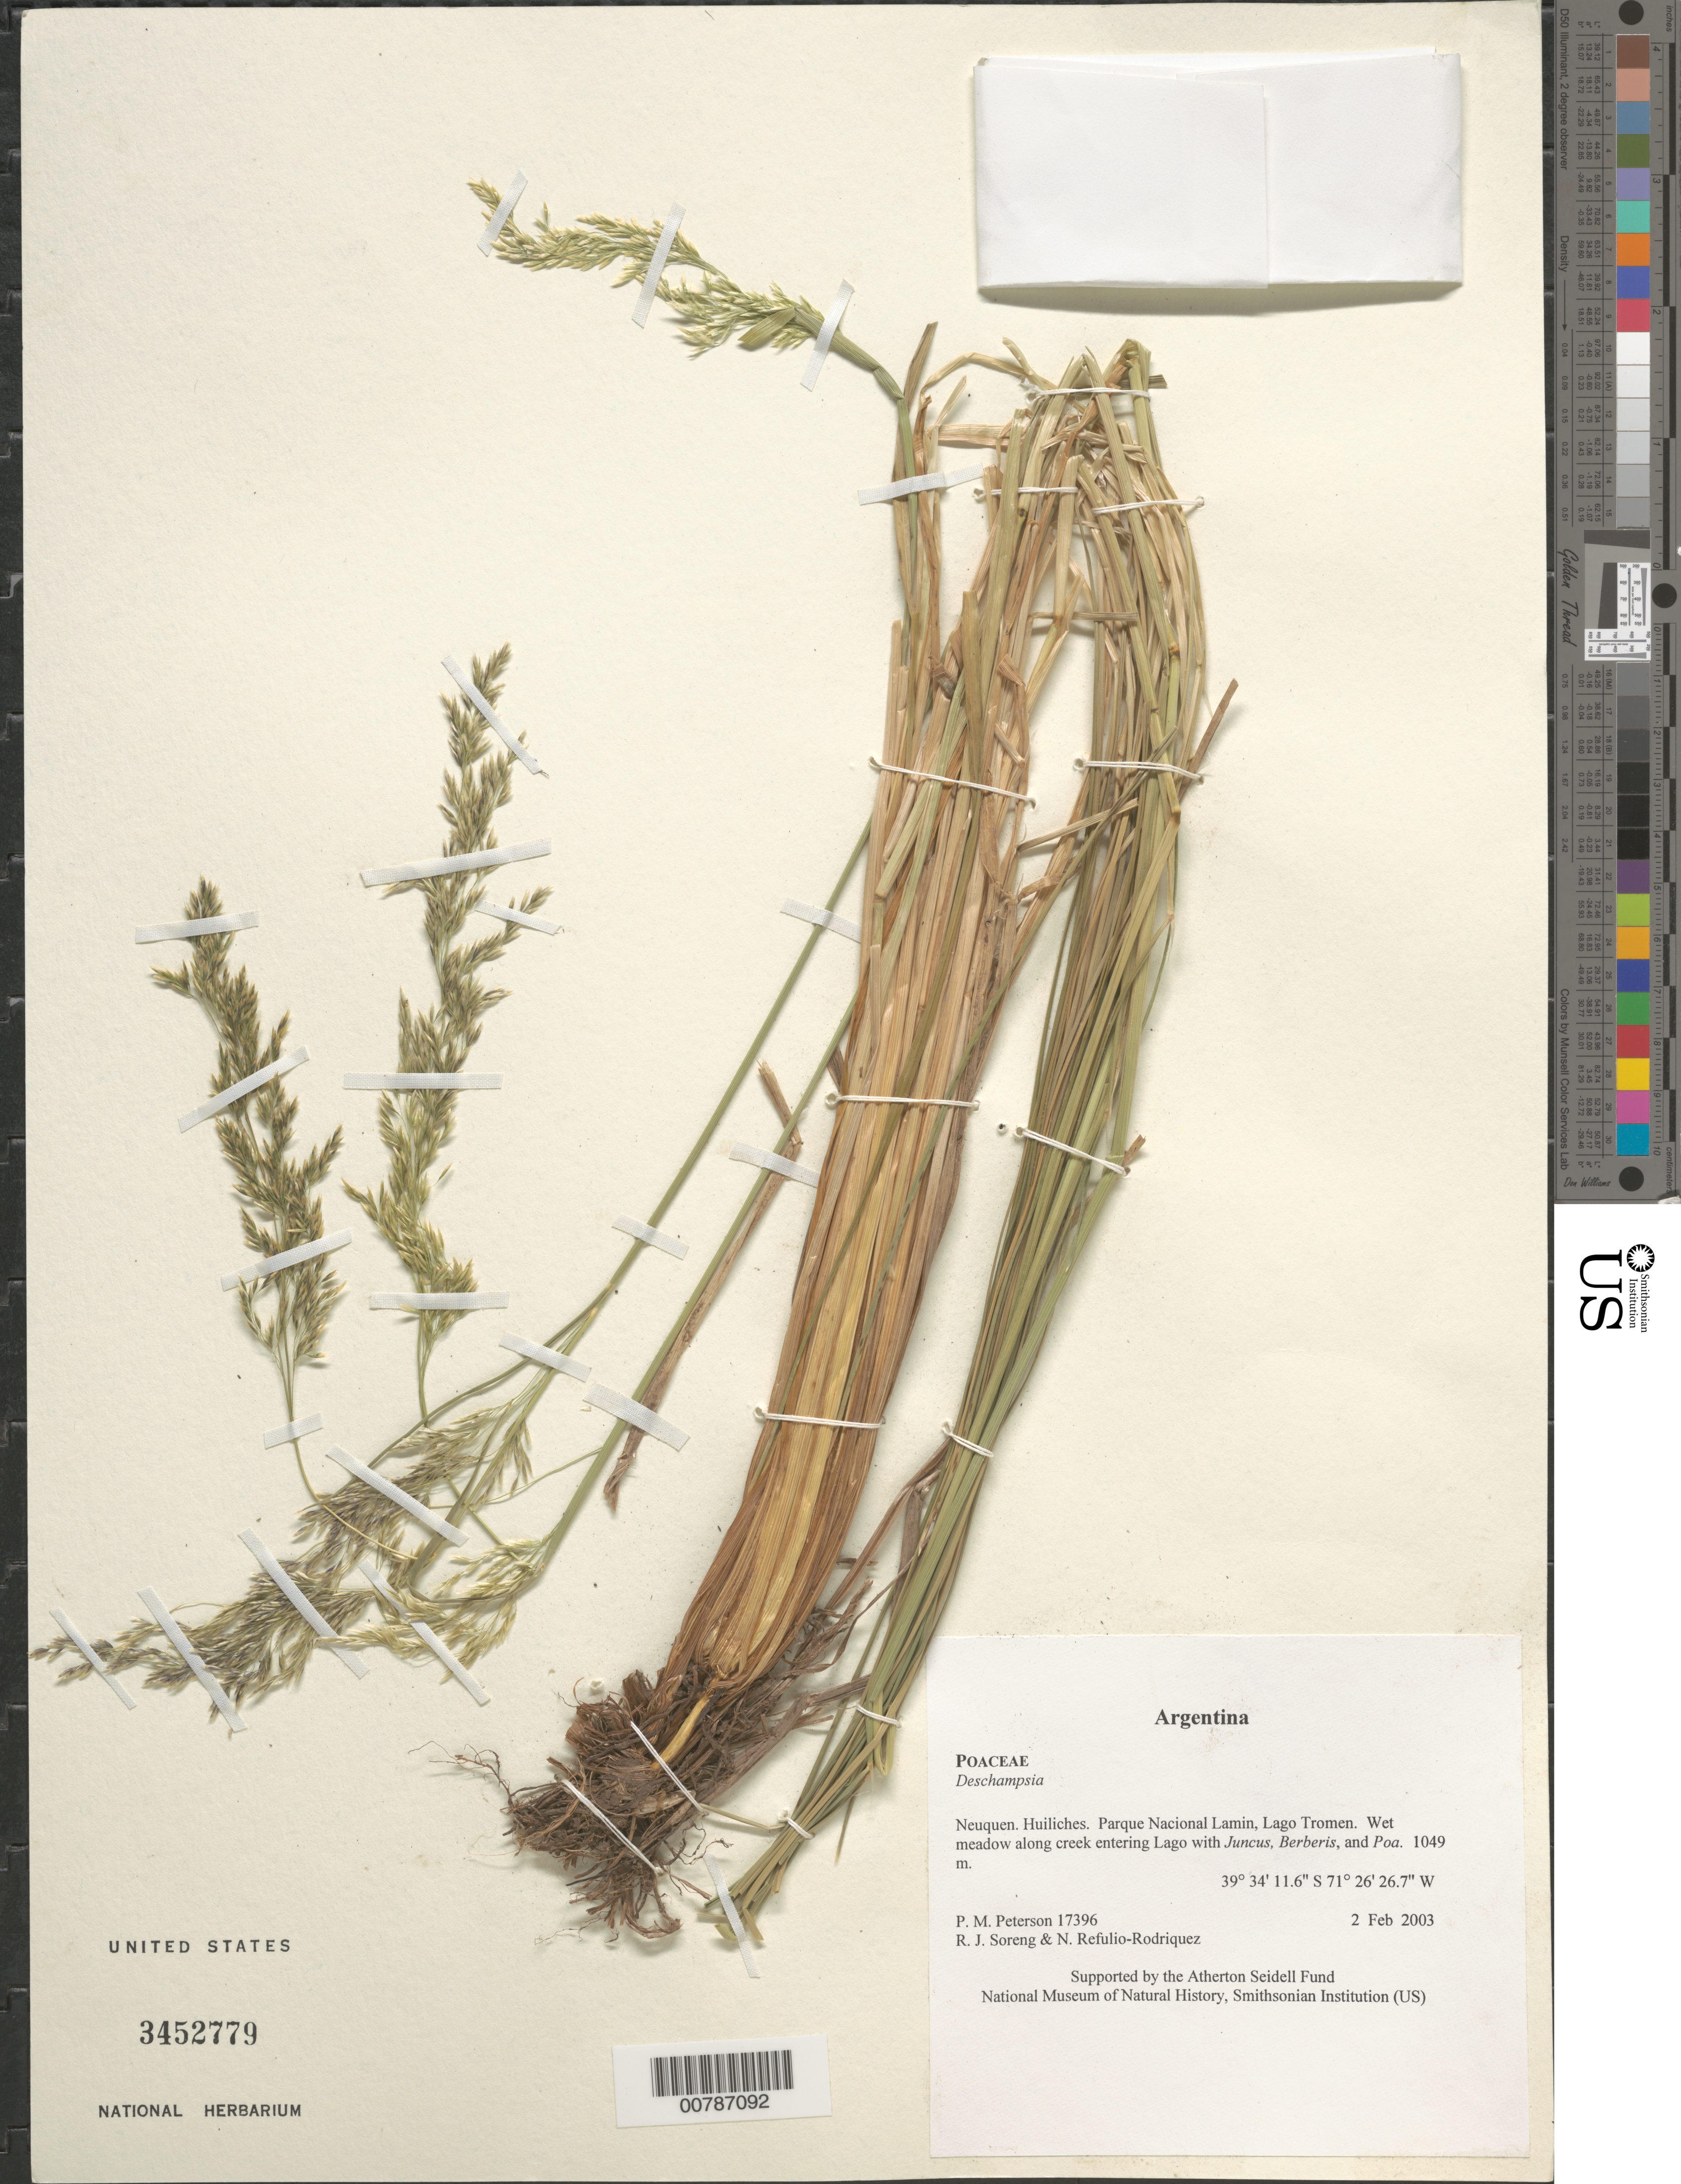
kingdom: Plantae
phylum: Tracheophyta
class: Liliopsida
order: Poales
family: Poaceae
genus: Deschampsia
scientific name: Deschampsia sp.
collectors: P. M. Peterson, R. J. Soreng & N. Refulio-Rodríguez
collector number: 17396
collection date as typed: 02 Feb 2003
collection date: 2003-02-02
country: Argentina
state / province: Neuquen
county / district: Huiliches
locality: Parque Nacional Lamin, Lago Tromen. Wet meadow along creek entering Lago with Juncus, Berberis, and Poa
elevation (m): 1049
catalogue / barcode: US 3452779